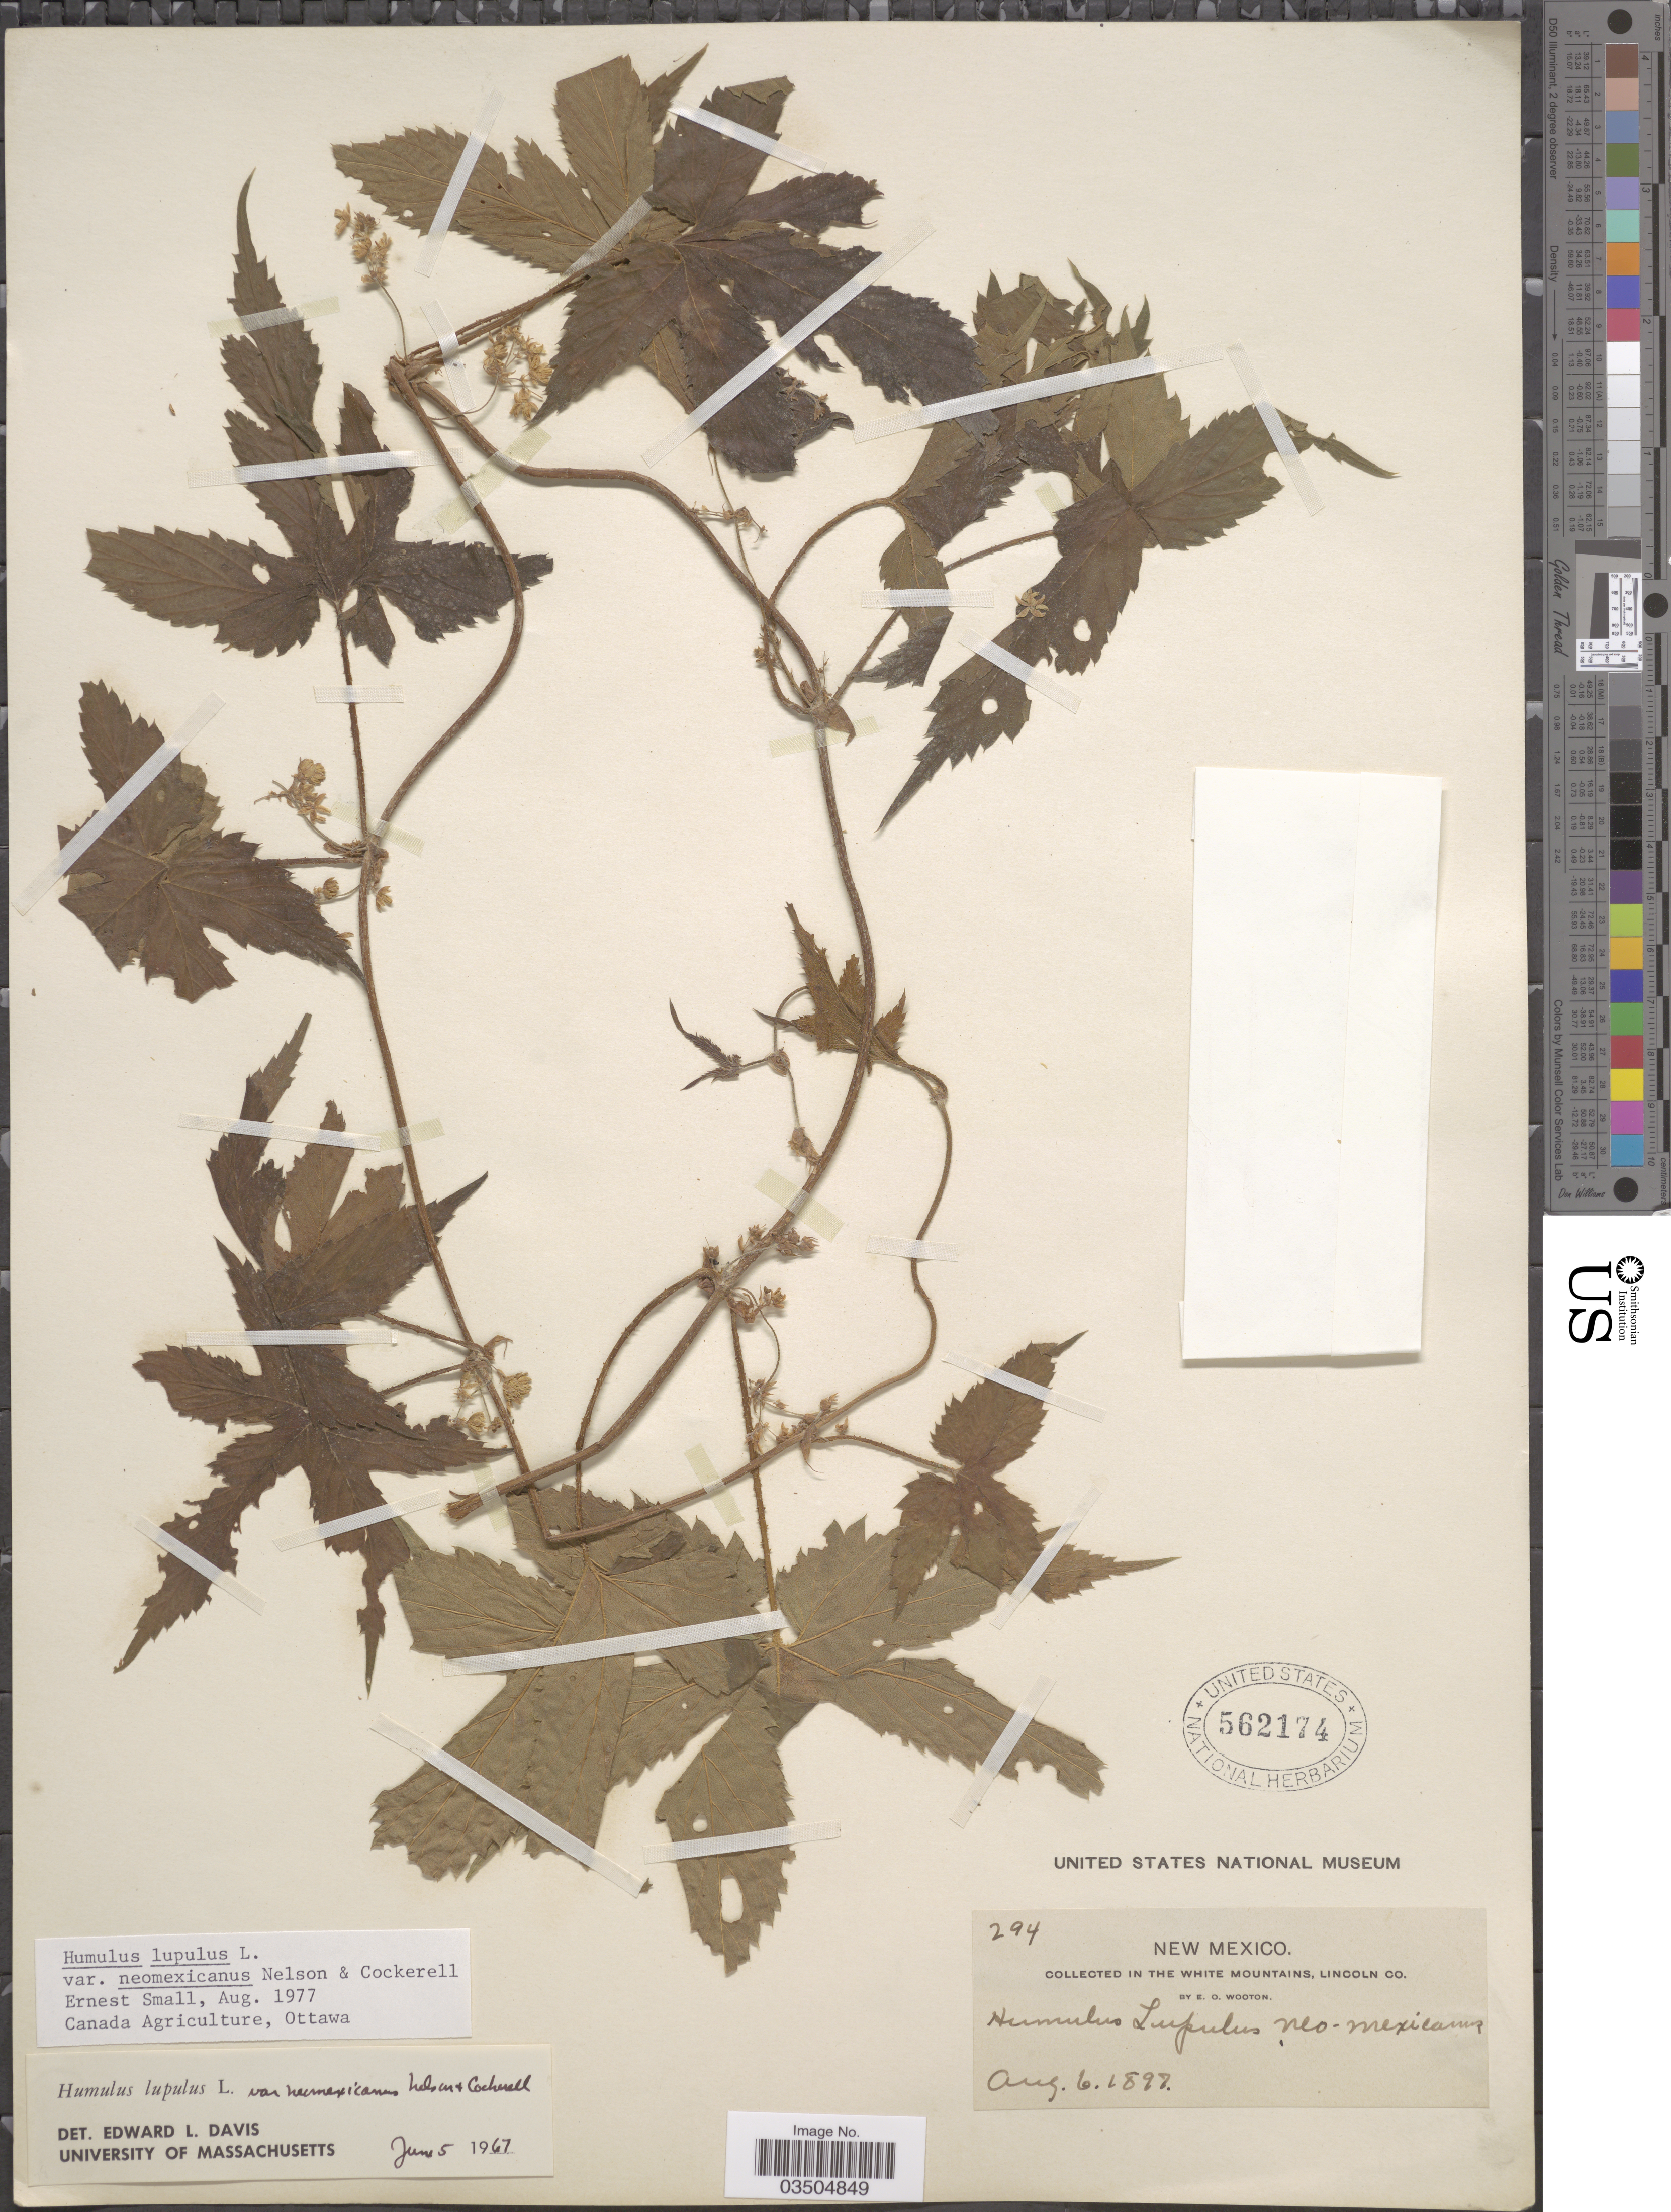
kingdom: Plantae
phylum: Tracheophyta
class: Magnoliopsida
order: Rosales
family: Cannabaceae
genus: Humulus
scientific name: Humulus neomexicanus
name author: (A. Nelson & Cockerell) Rydb.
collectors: E. O. Wooton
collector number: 294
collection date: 1897-08-06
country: United States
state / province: New Mexico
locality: In the White Mountains, Lincoln Co.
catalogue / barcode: US 562174